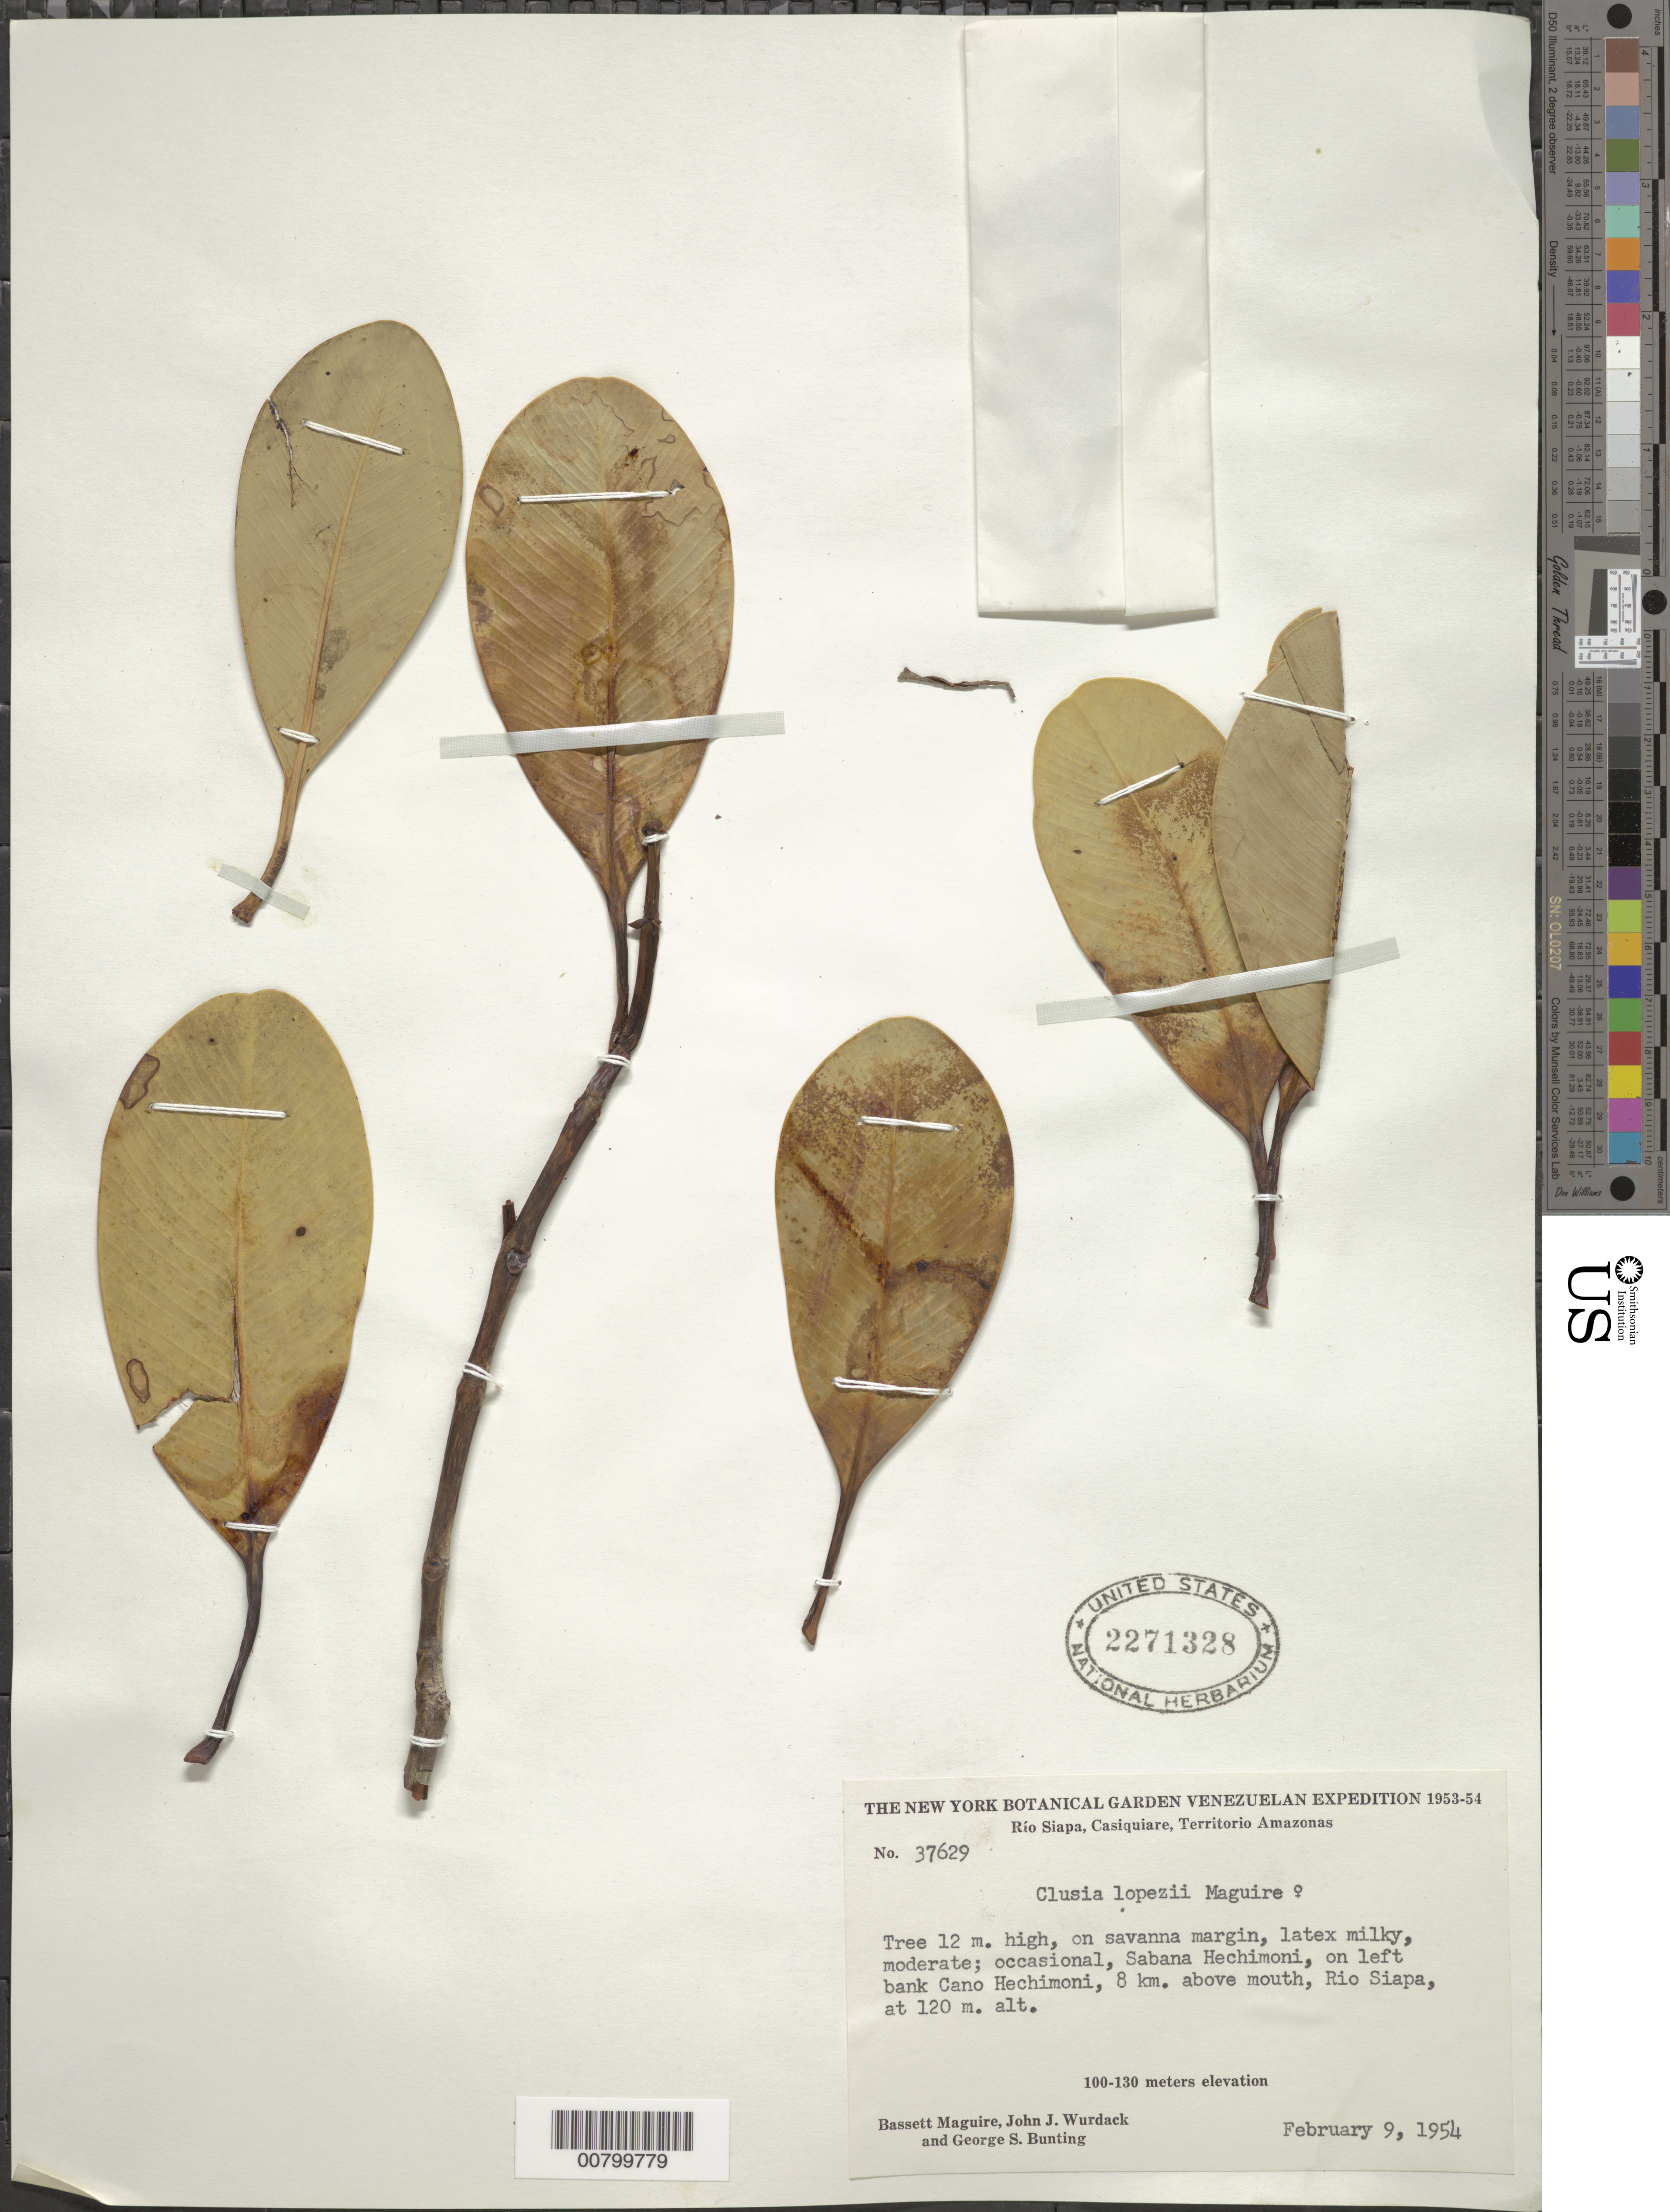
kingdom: Plantae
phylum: Tracheophyta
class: Magnoliopsida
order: Malpighiales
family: Clusiaceae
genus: Clusia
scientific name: Clusia lopezii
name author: Maguire in R.E. Schult.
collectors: B. Maguire, J. J. Wurdack & G. S. Bunting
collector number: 37629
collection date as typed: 9-Feb-54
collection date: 1954-02-09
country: Venezuela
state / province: Amazonas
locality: Sabana Hechimoni, 8 km above mouth of Caño Hechimoni; Río Siapa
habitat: River banks, savanna margin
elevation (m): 120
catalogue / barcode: US 2271328